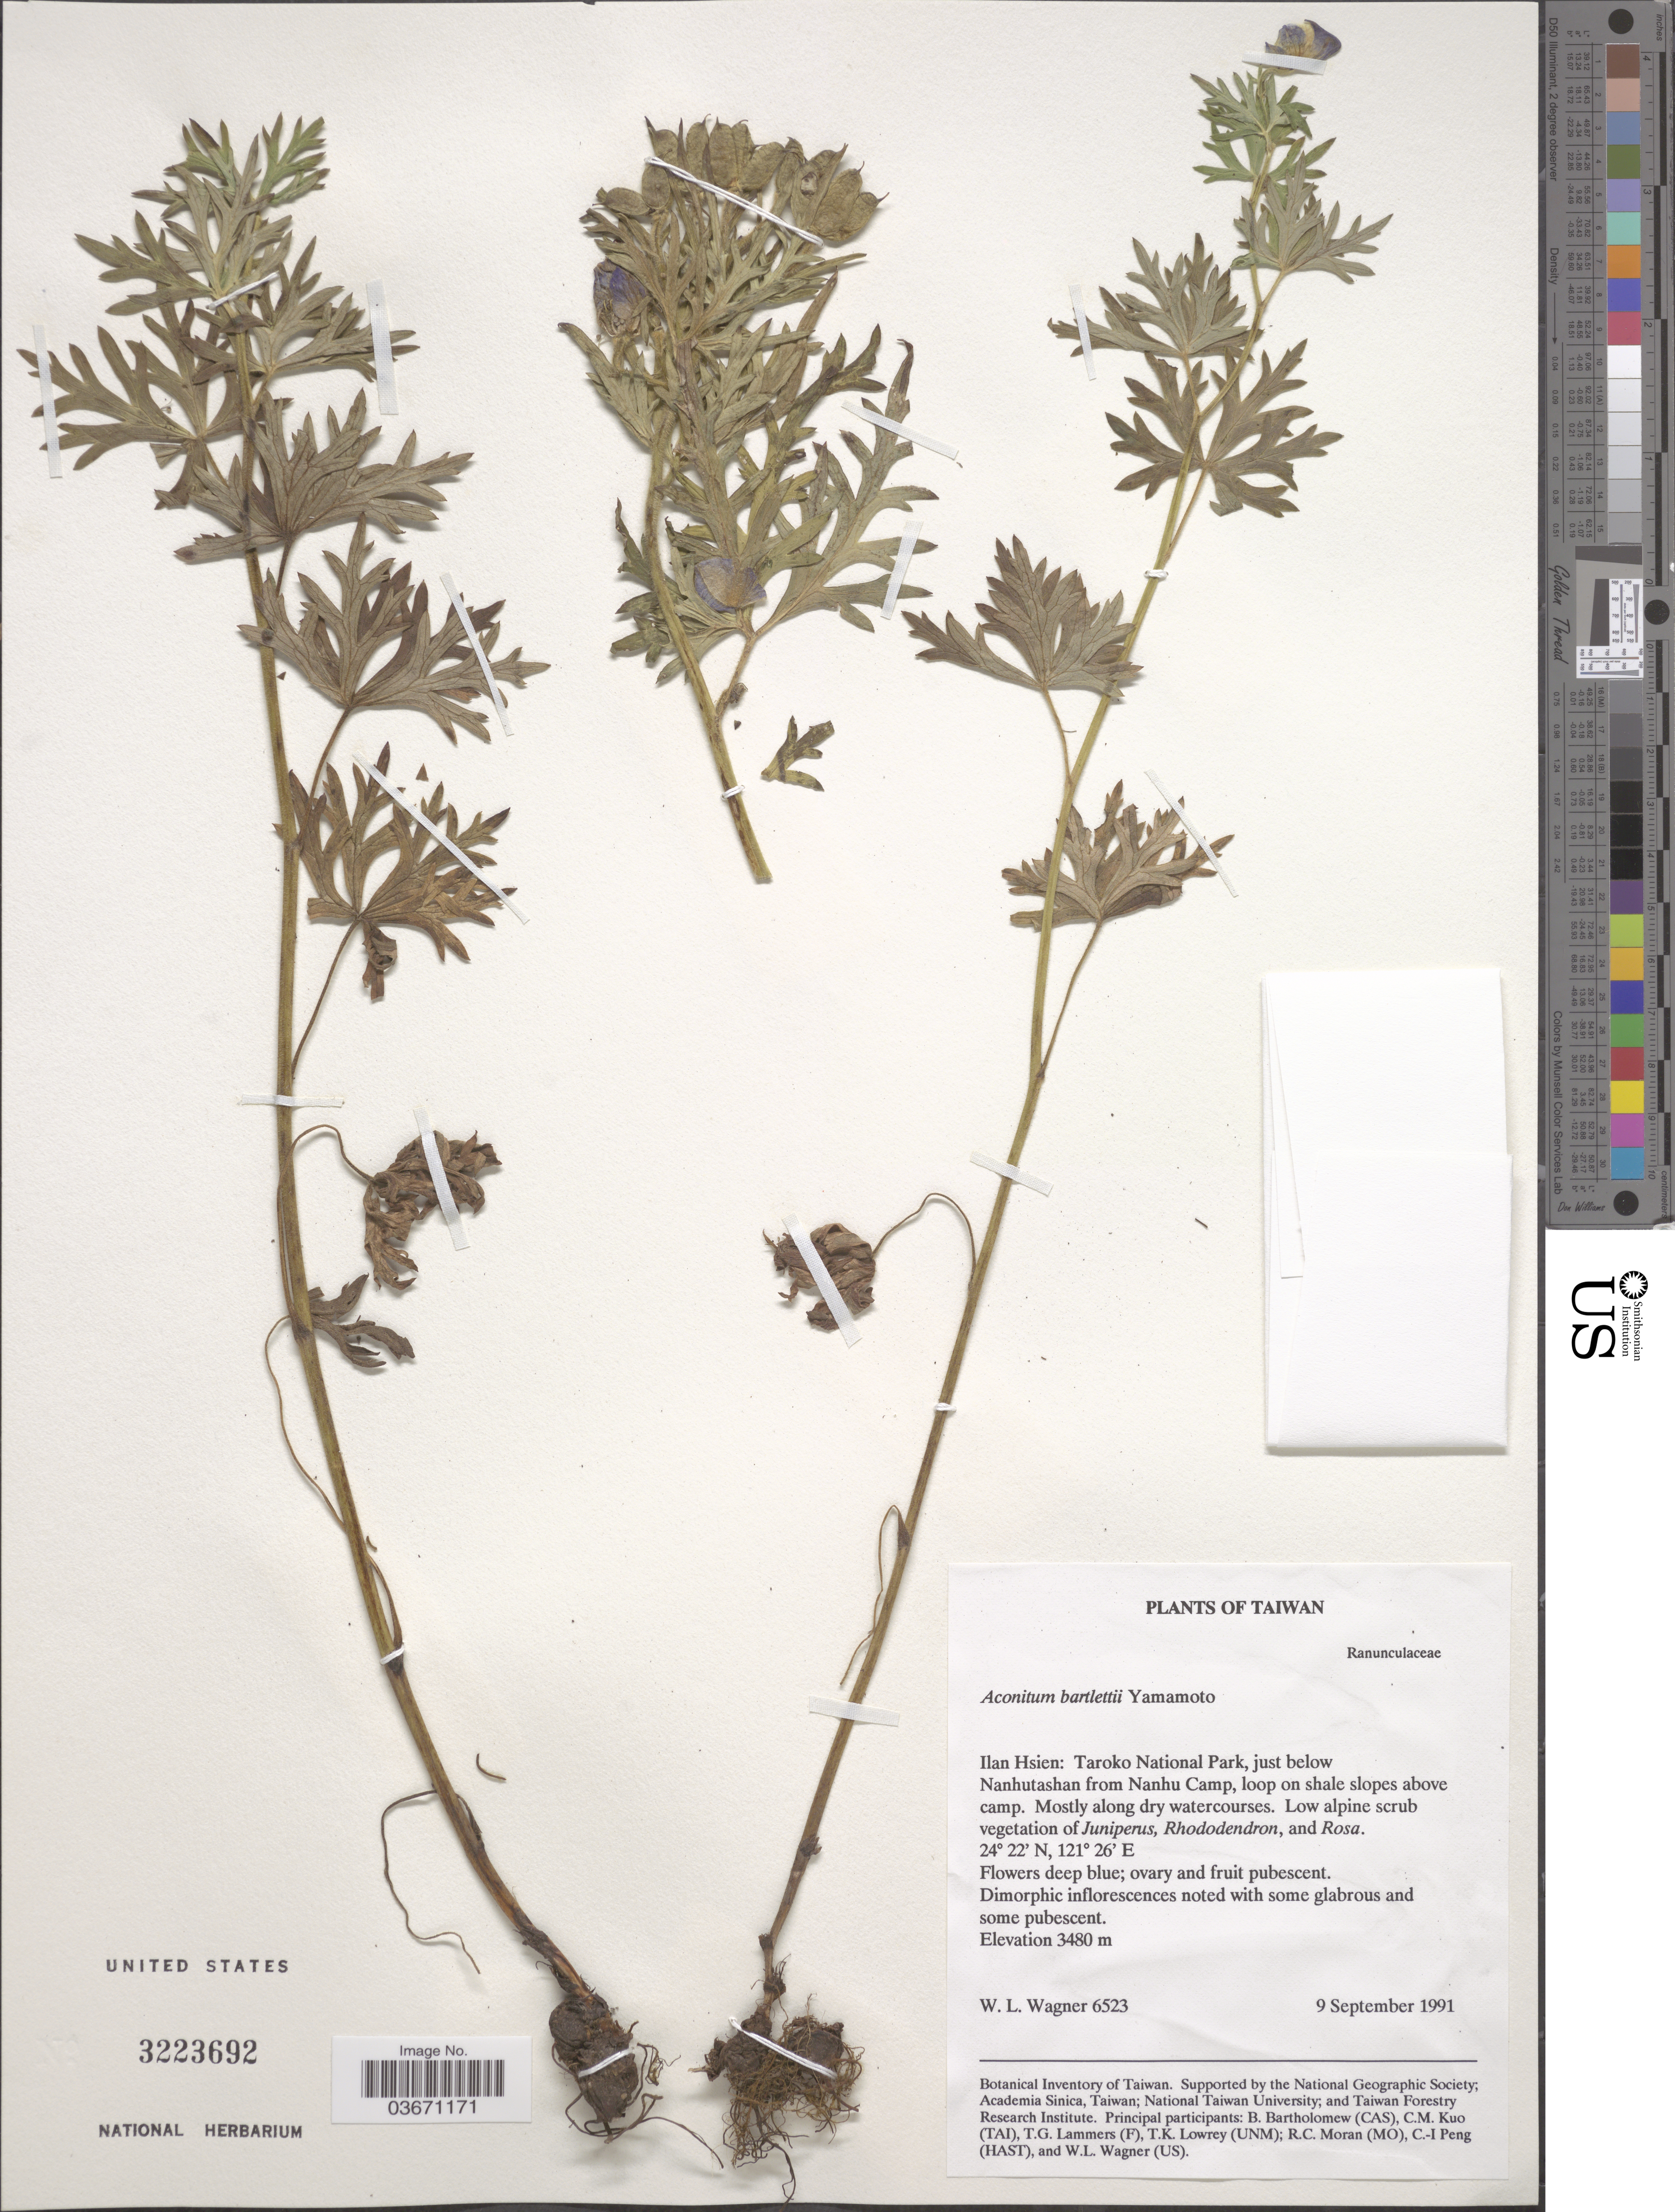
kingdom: Plantae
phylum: Tracheophyta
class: Magnoliopsida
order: Ranunculales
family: Ranunculaceae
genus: Aconitum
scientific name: Aconitum bartlettii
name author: Yamam.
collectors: W. L. Wagner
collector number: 6523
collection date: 1991-09-09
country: Taiwan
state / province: Ilan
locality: Ilan Hsien: Taroko National Park, just below Nanhutashan from Nanhu Camp, loop on shale slopes above camp.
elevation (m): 3480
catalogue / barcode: US 3223692